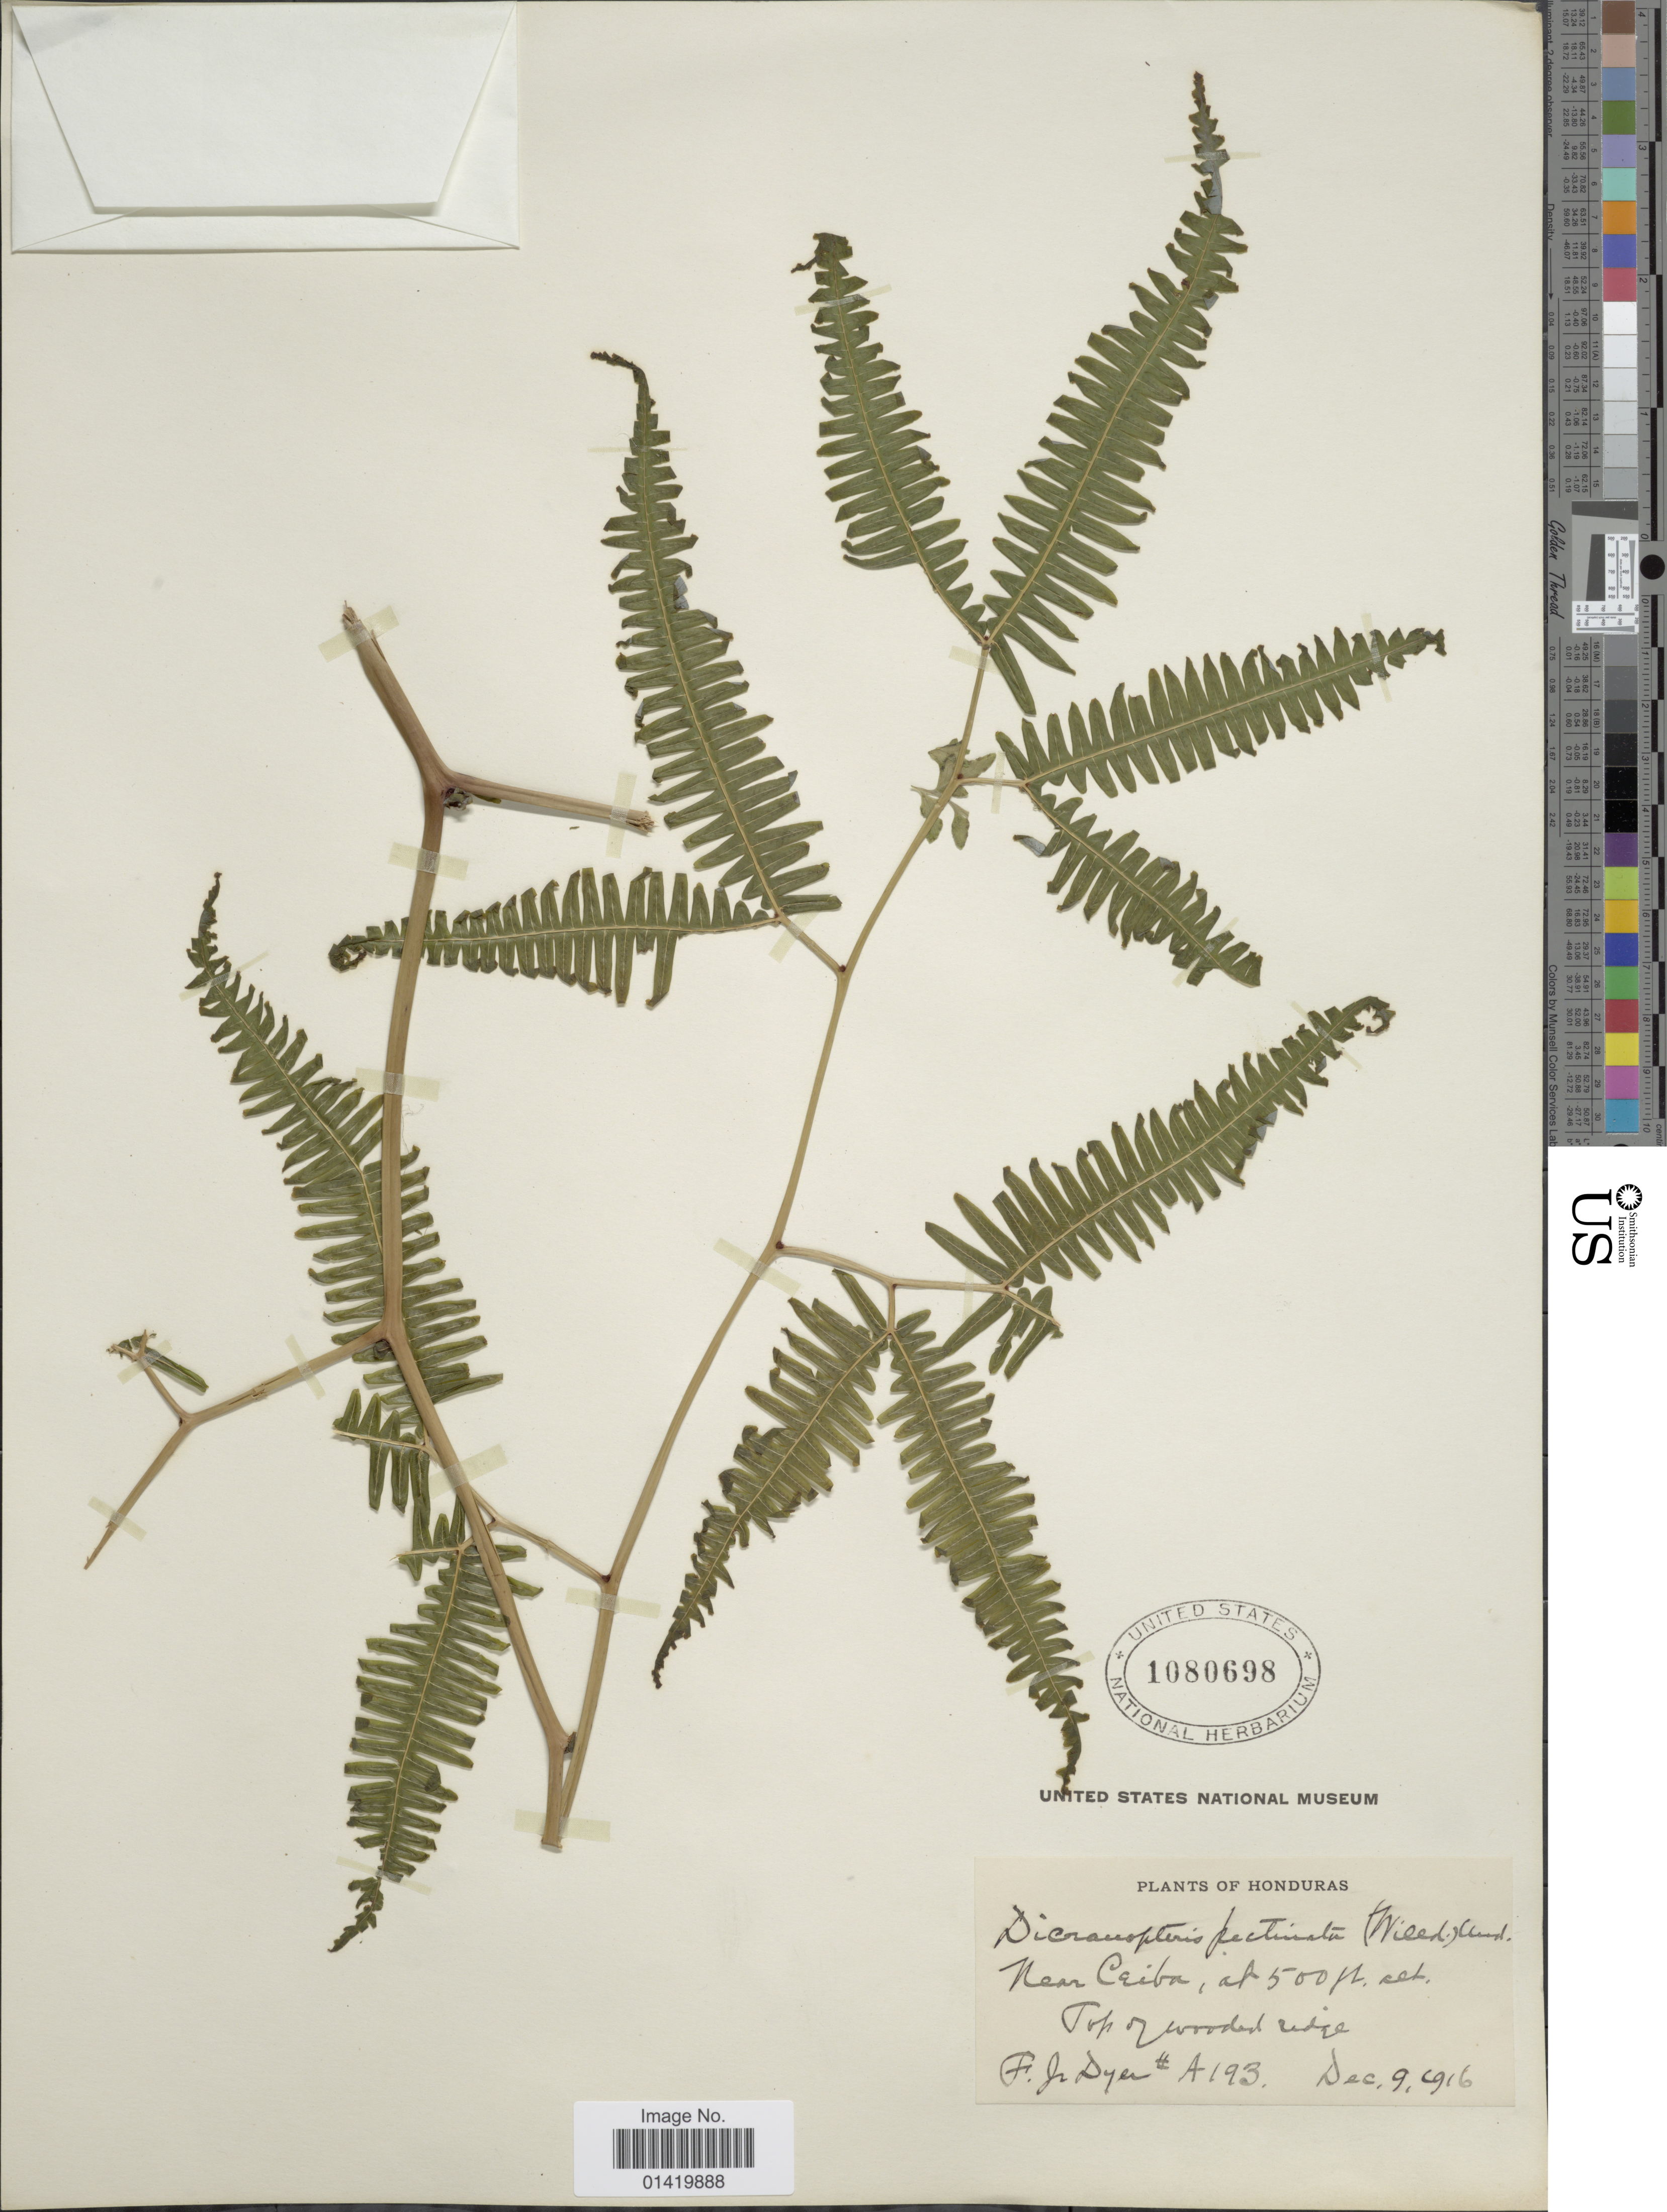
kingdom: Plantae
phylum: Tracheophyta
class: Polypodiopsida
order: Gleicheniales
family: Gleicheniaceae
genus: Gleichenella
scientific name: Gleichenella pectinata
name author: (Willd.) Ching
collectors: F. J. Dyer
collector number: A 193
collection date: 1916-12-09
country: Honduras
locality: Near Ceiba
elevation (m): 152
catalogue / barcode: US 1080698